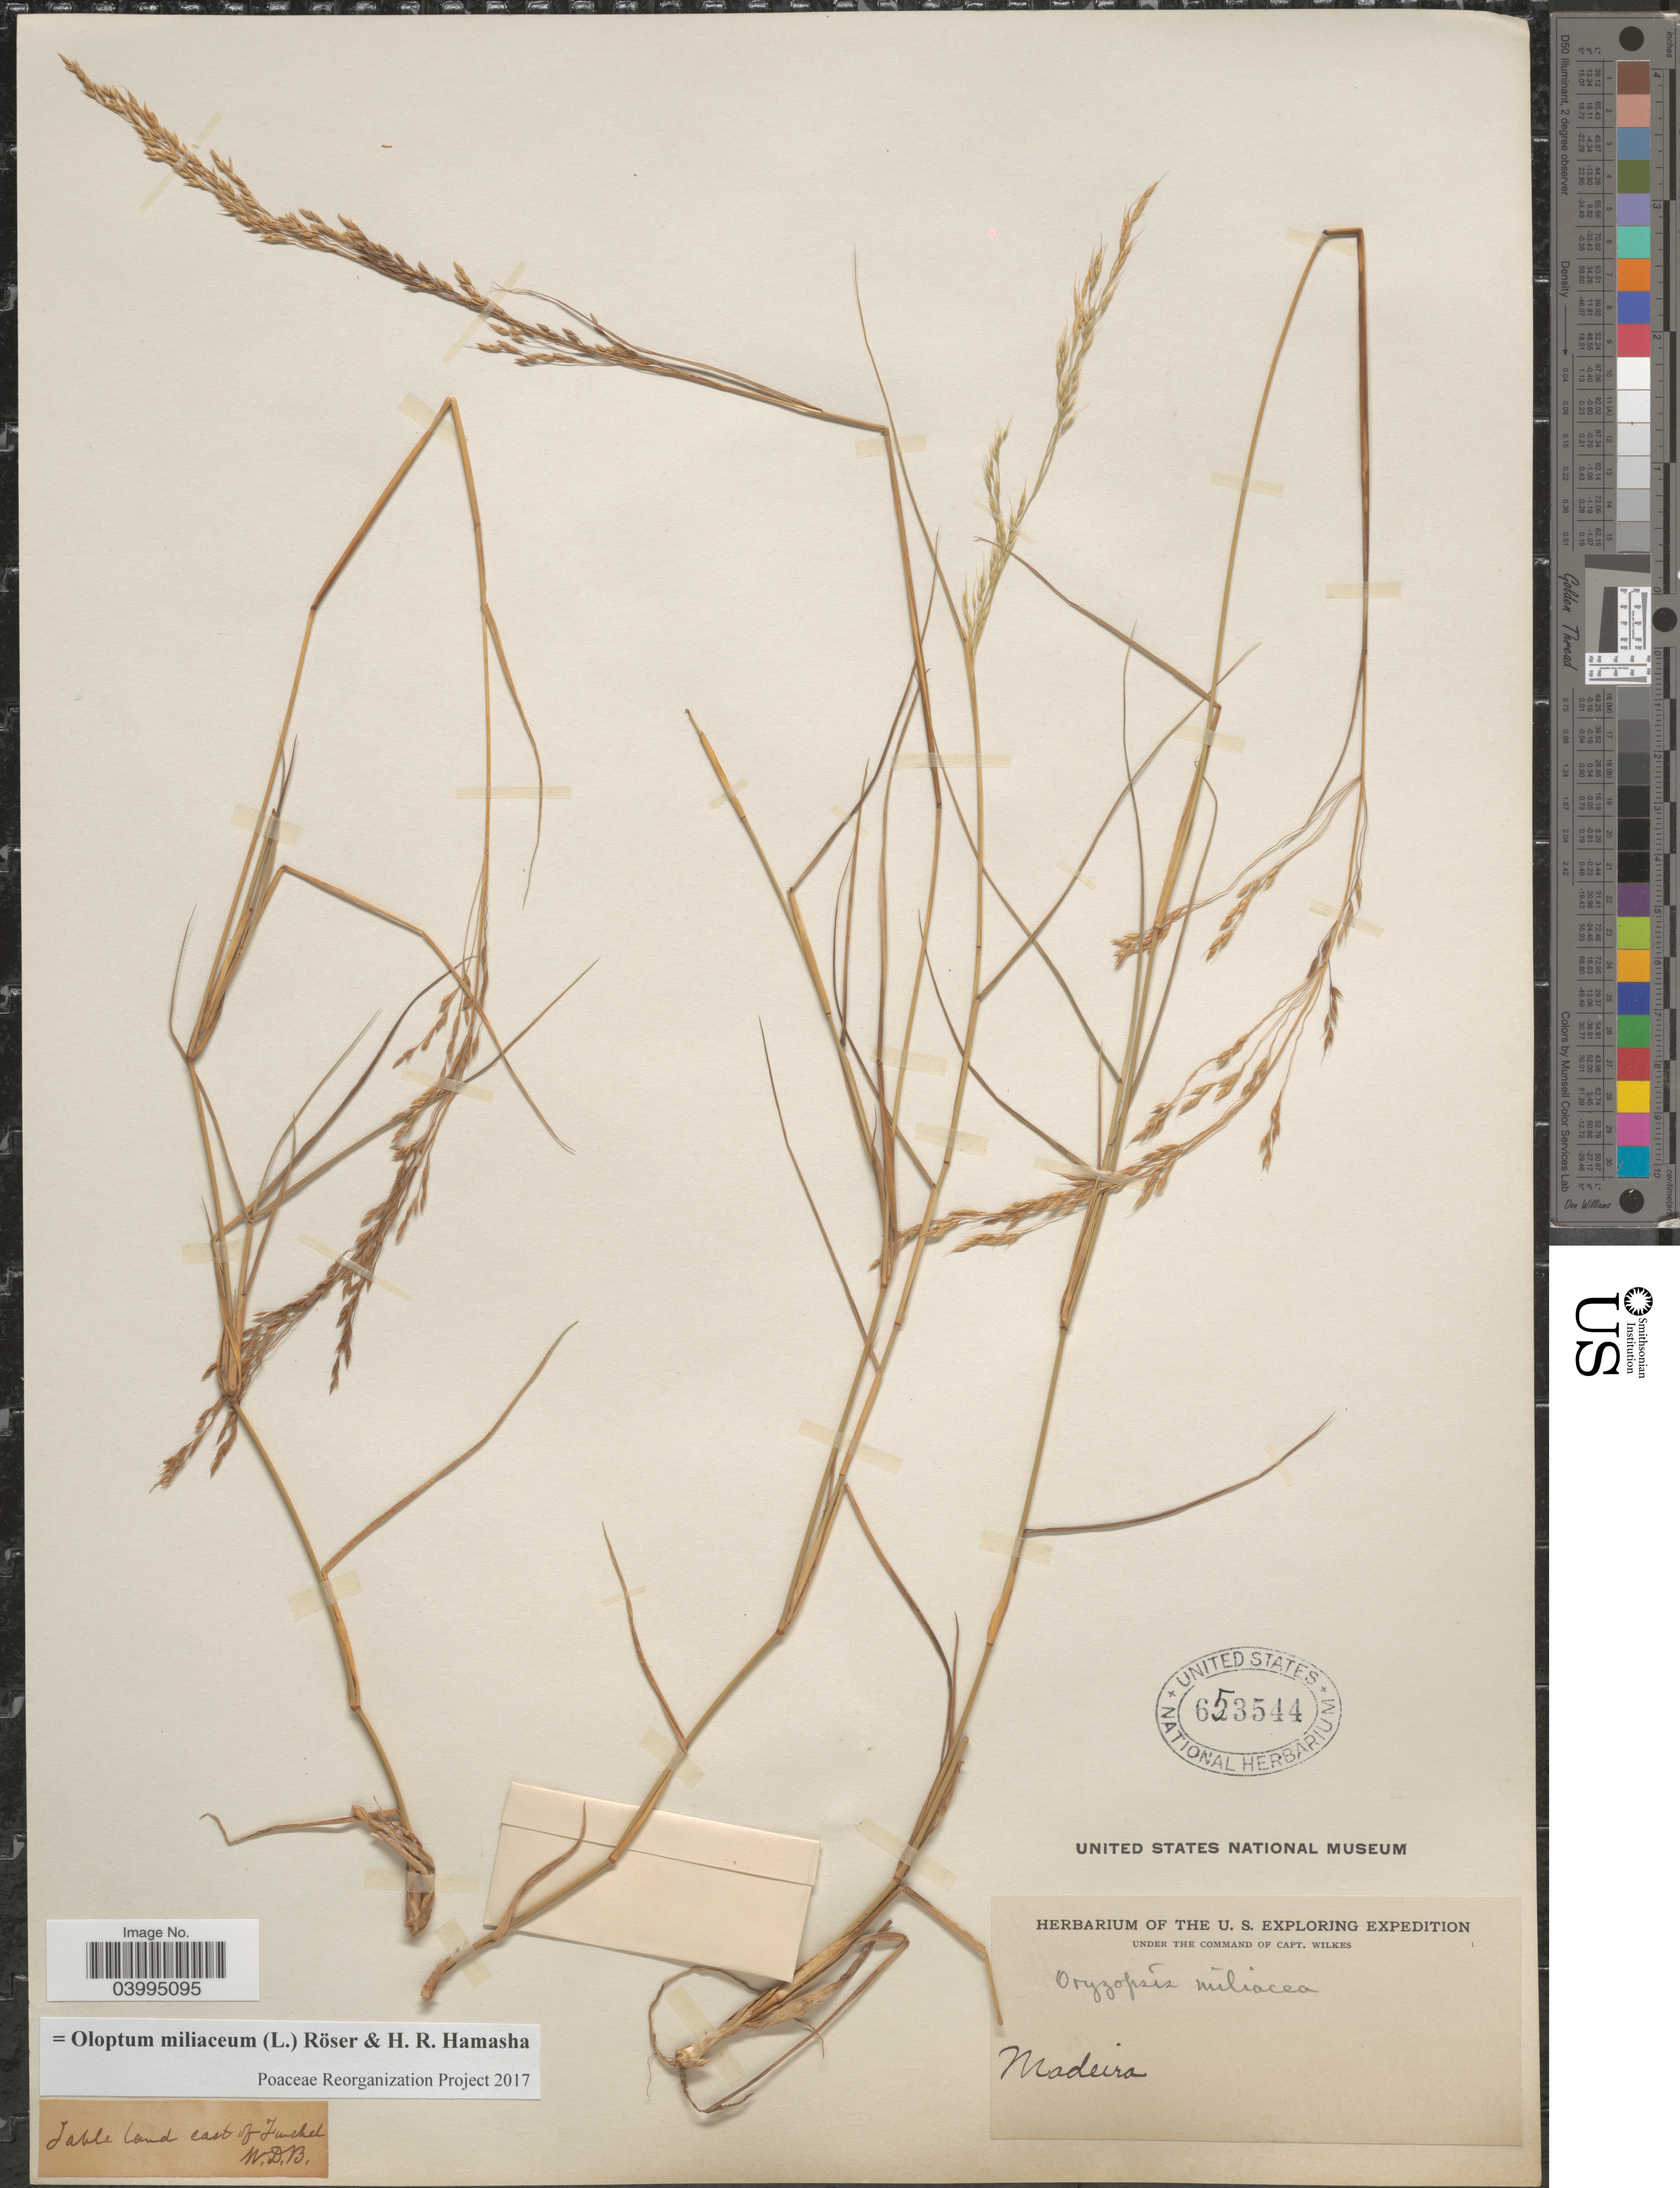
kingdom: Plantae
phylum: Tracheophyta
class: Liliopsida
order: Poales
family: Poaceae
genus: Oloptum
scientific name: Oloptum miliaceum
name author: Röser & H. R. Hamasha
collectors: Wilkes Explor. Exped.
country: Portugal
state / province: Madeira (Aut. Reg.)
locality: Table land east of Funchal.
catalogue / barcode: US 653544